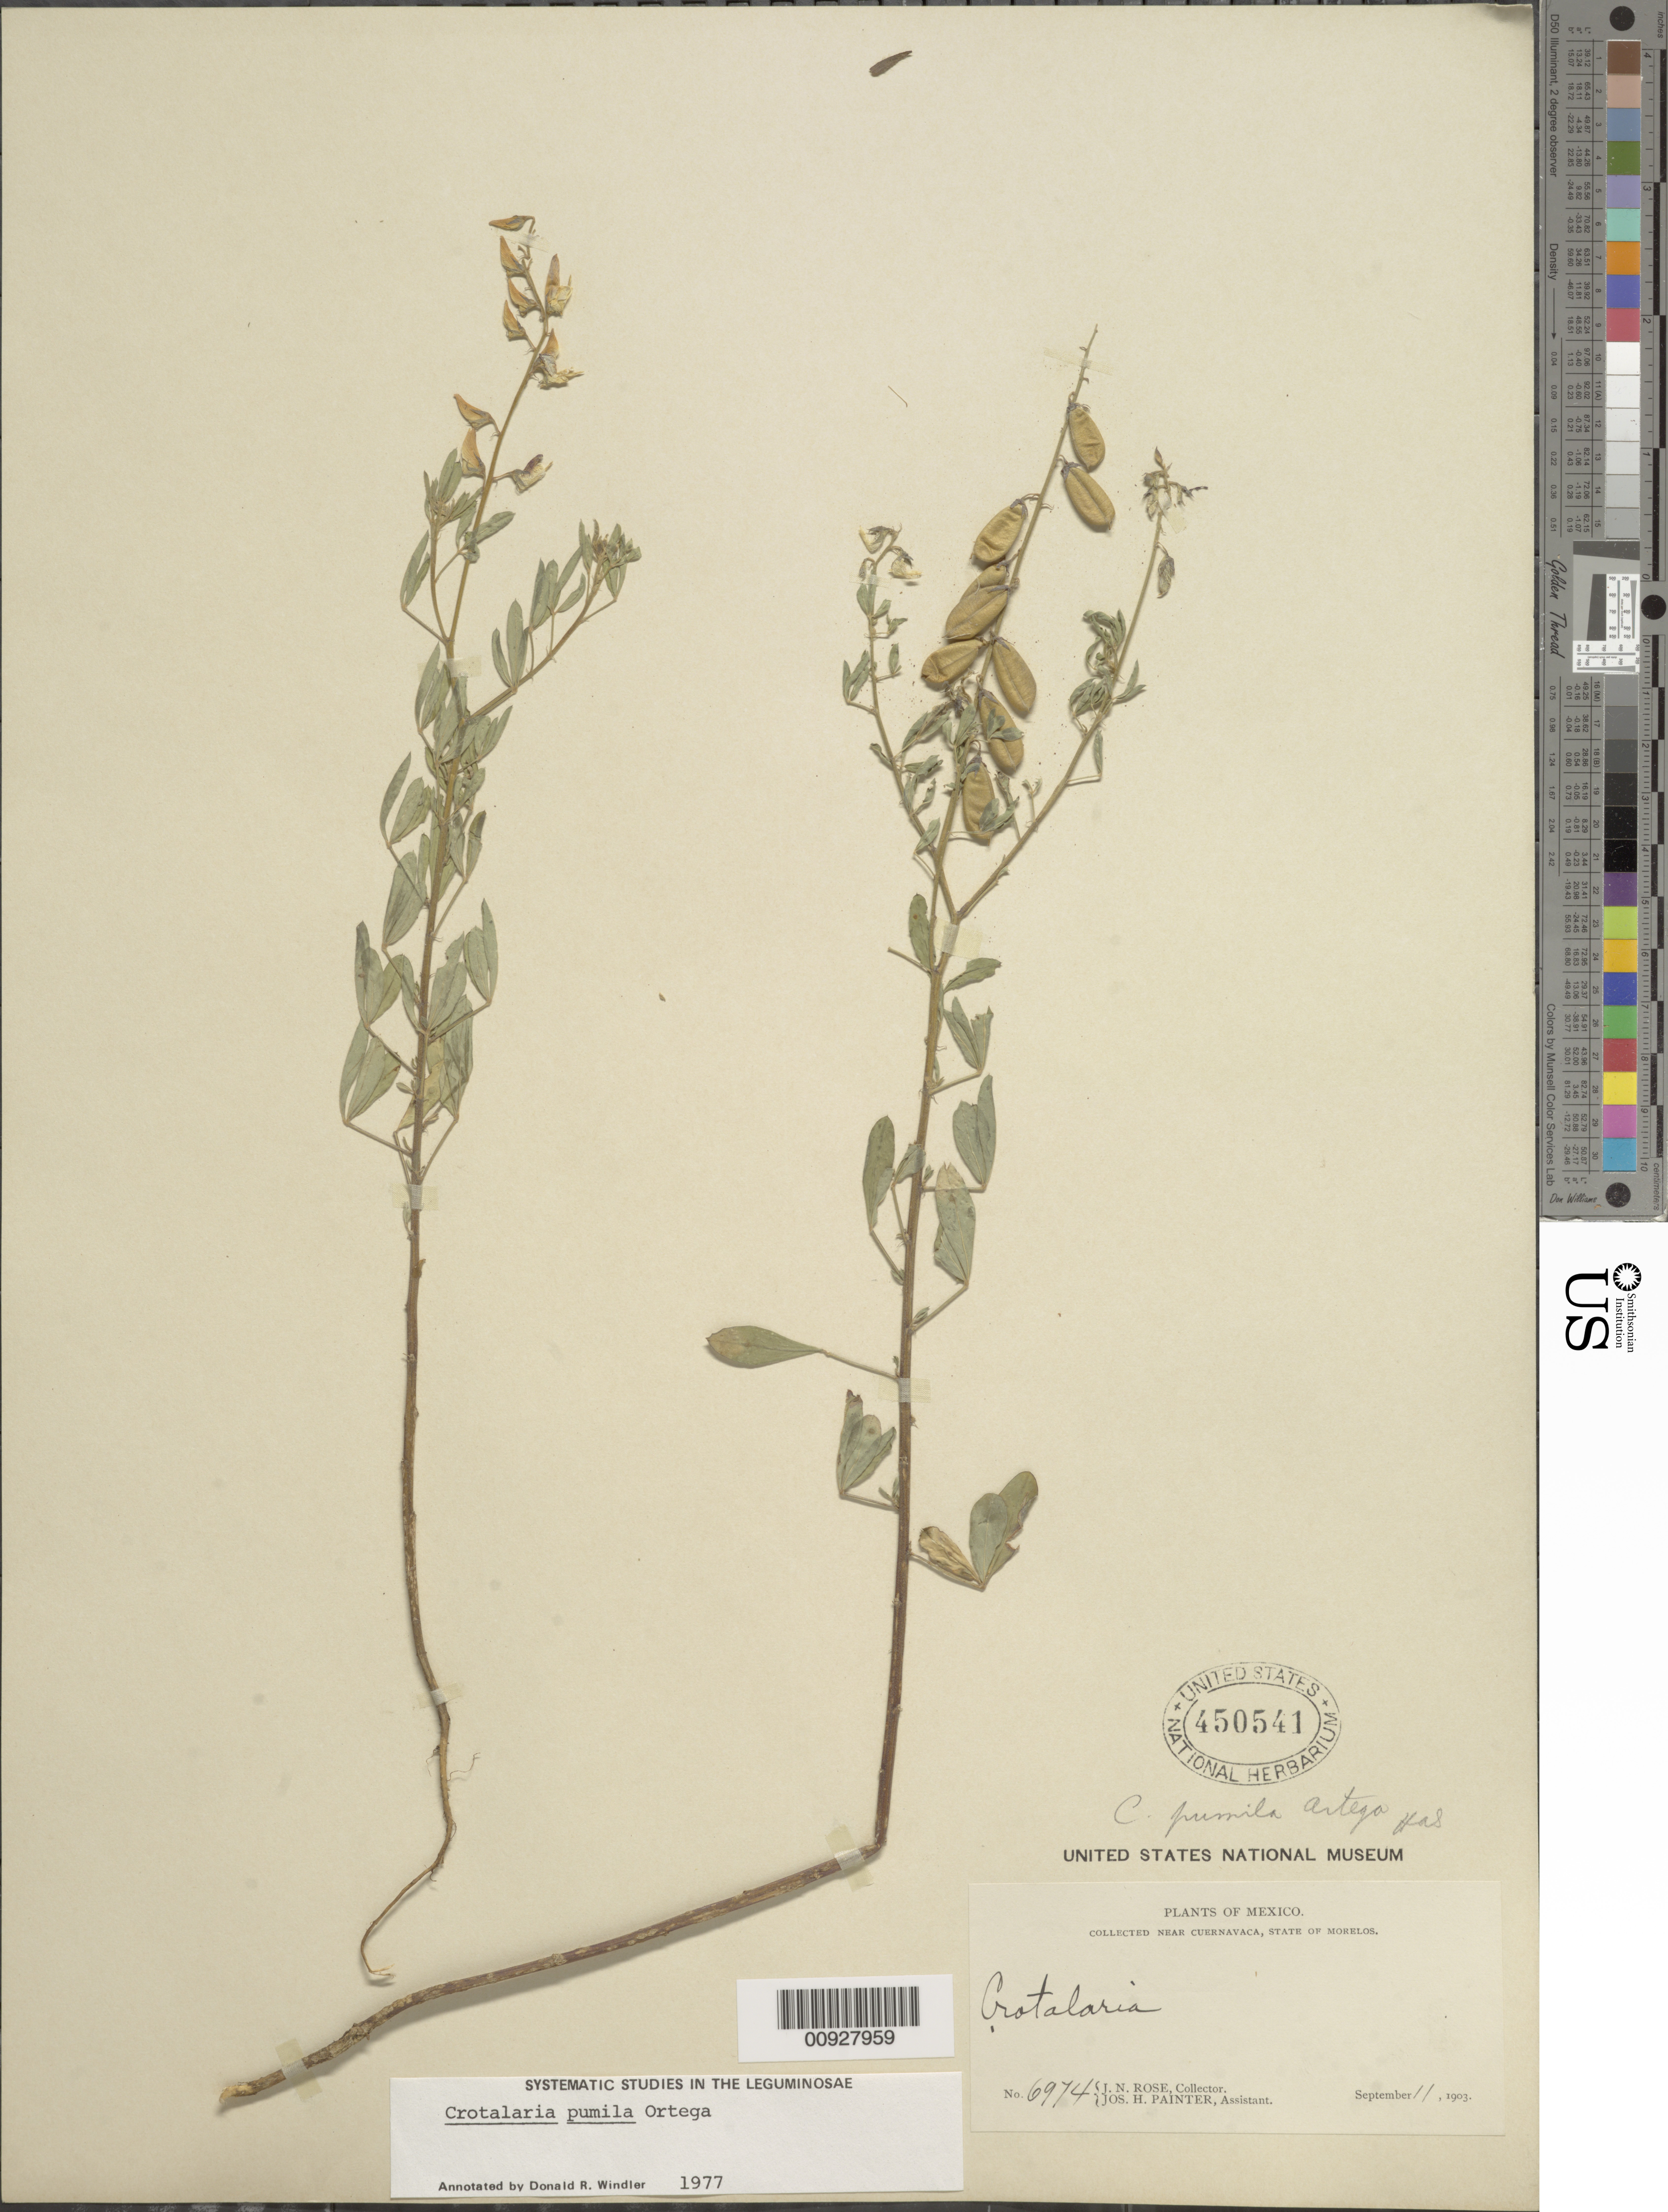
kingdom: Plantae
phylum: Tracheophyta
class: Magnoliopsida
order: Fabales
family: Fabaceae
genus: Crotalaria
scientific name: Crotalaria pumila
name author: Ortega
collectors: J. N. Rose & J. H. Painter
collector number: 6974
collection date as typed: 11 Sep 1903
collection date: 1903-09-11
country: Mexico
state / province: Morelos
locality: Near Cuernavaca, State of Morelos.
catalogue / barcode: US 450541